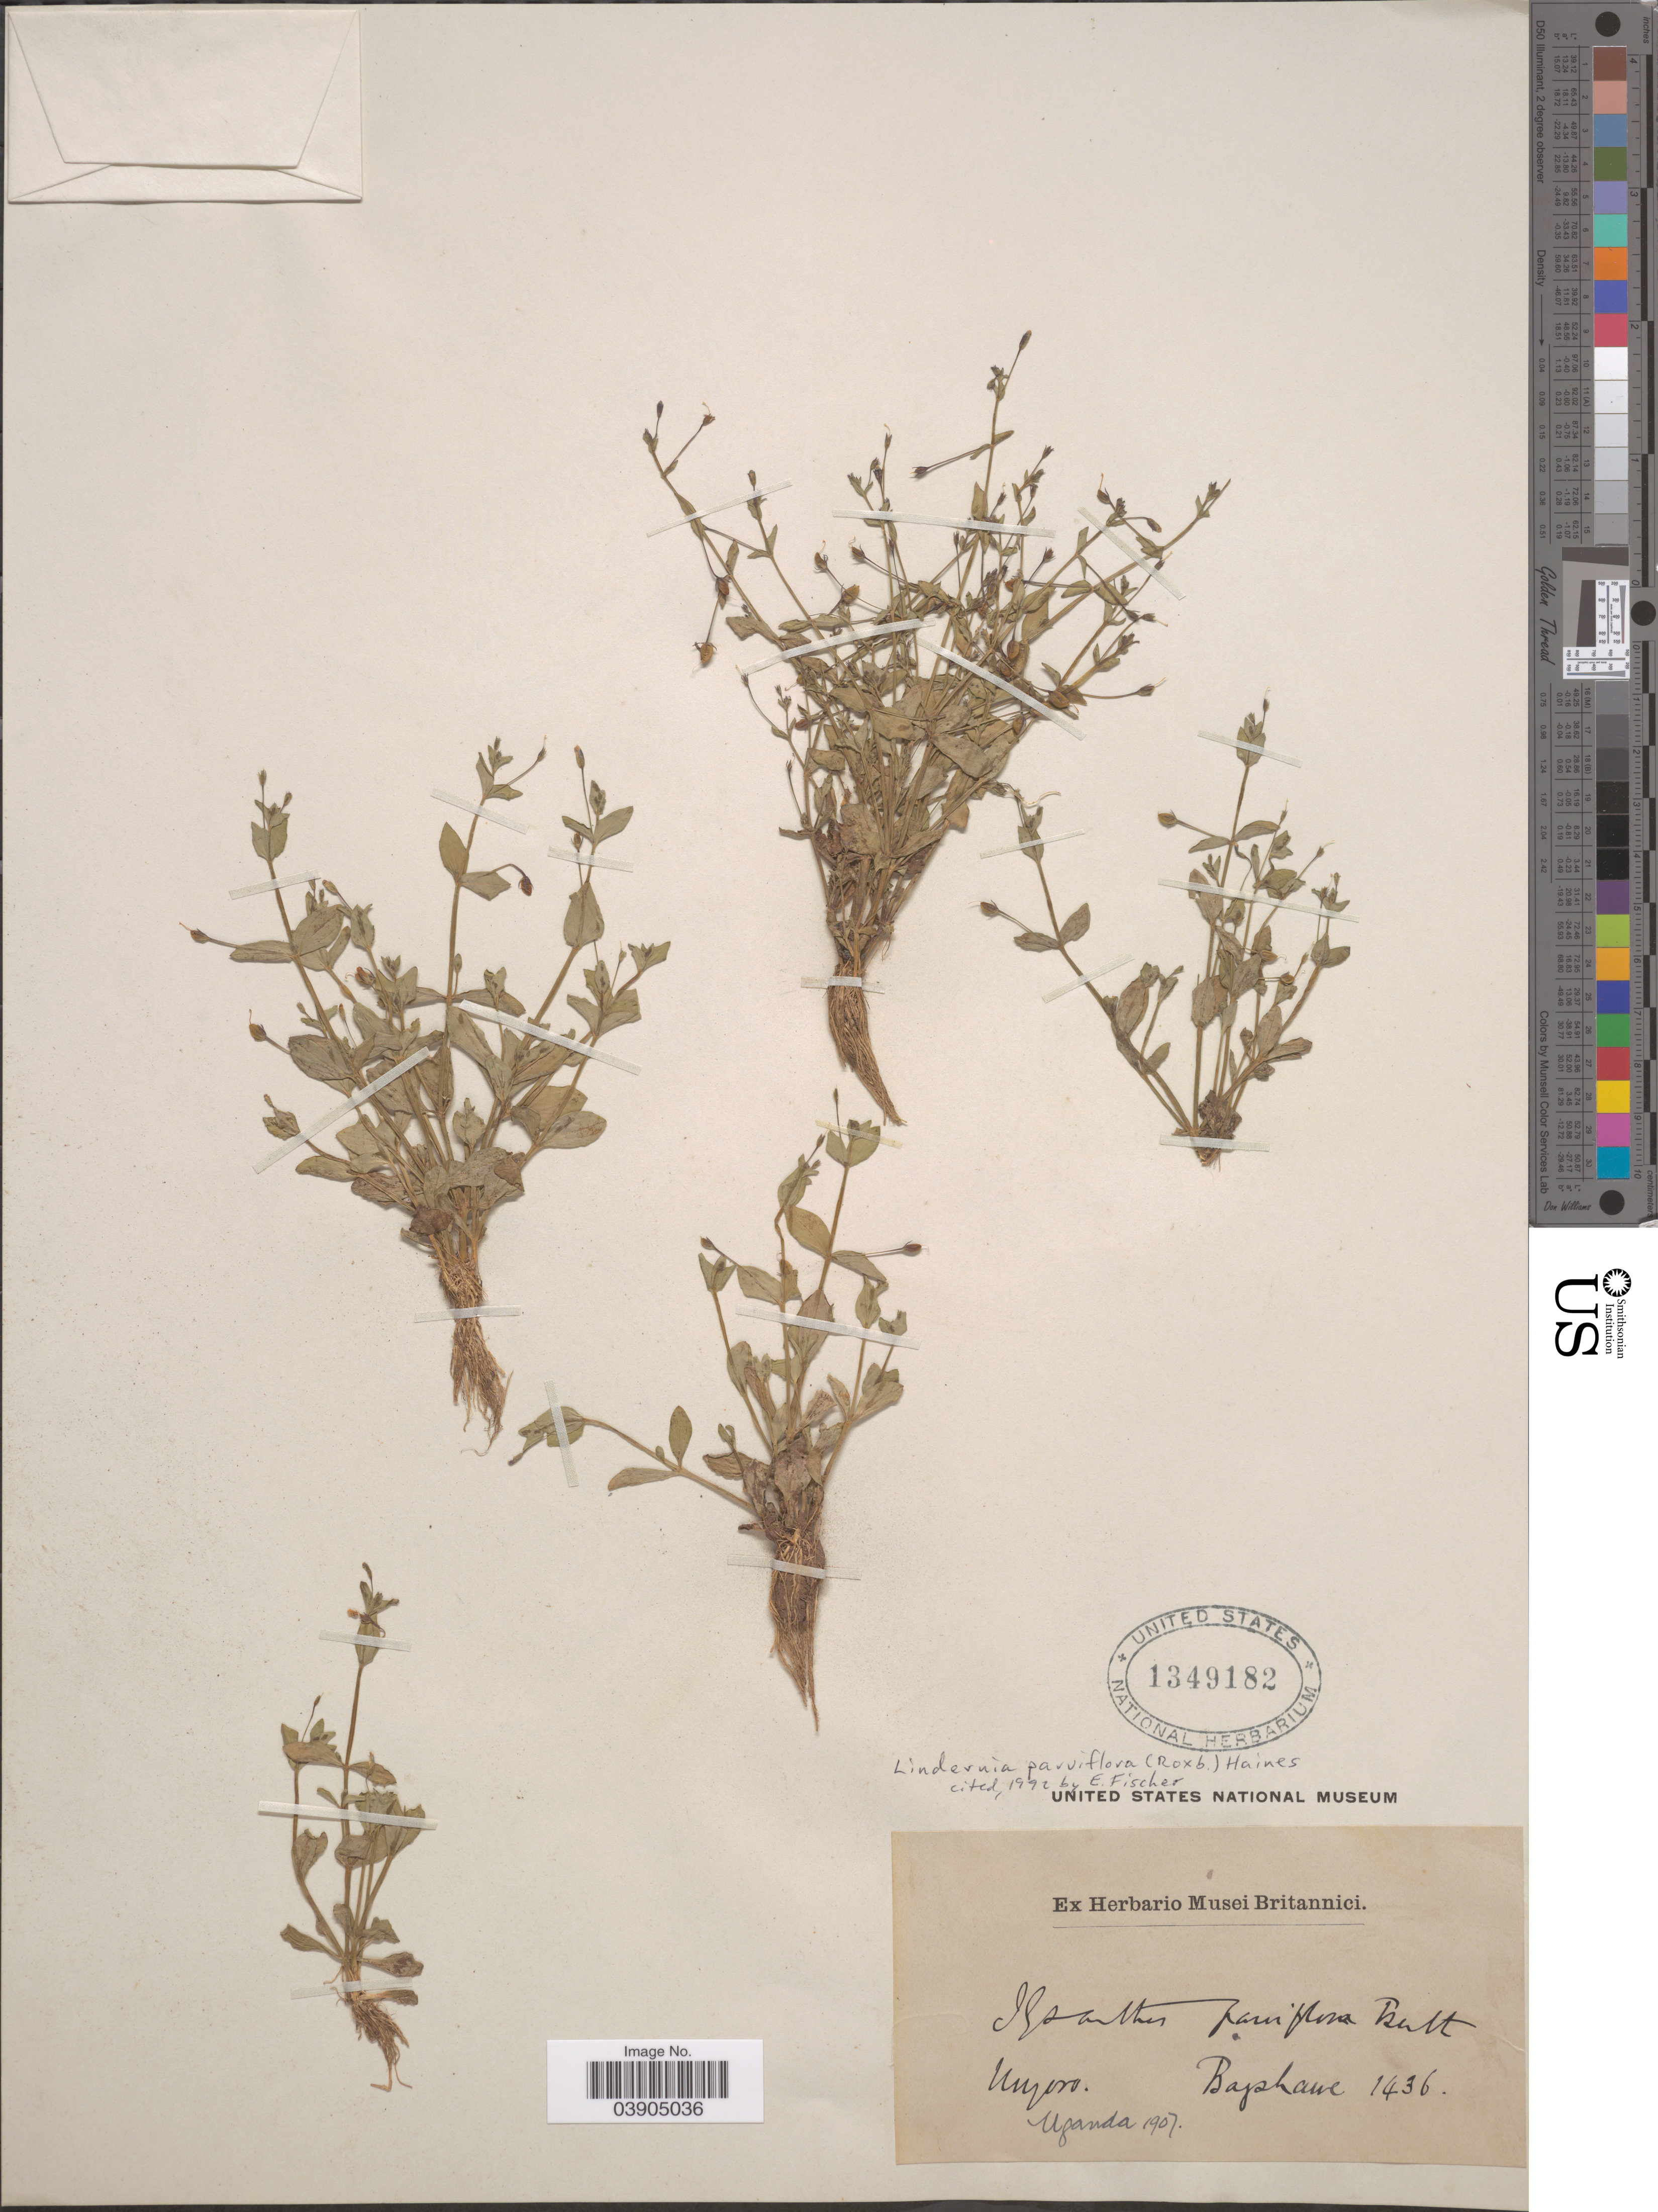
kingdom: Plantae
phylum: Tracheophyta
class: Magnoliopsida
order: Lamiales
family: Linderniaceae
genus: Lindernia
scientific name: Lindernia parviflora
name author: Haines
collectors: Bagshawe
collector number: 1436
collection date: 1907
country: Uganda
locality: Myora.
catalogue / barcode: US 1349182